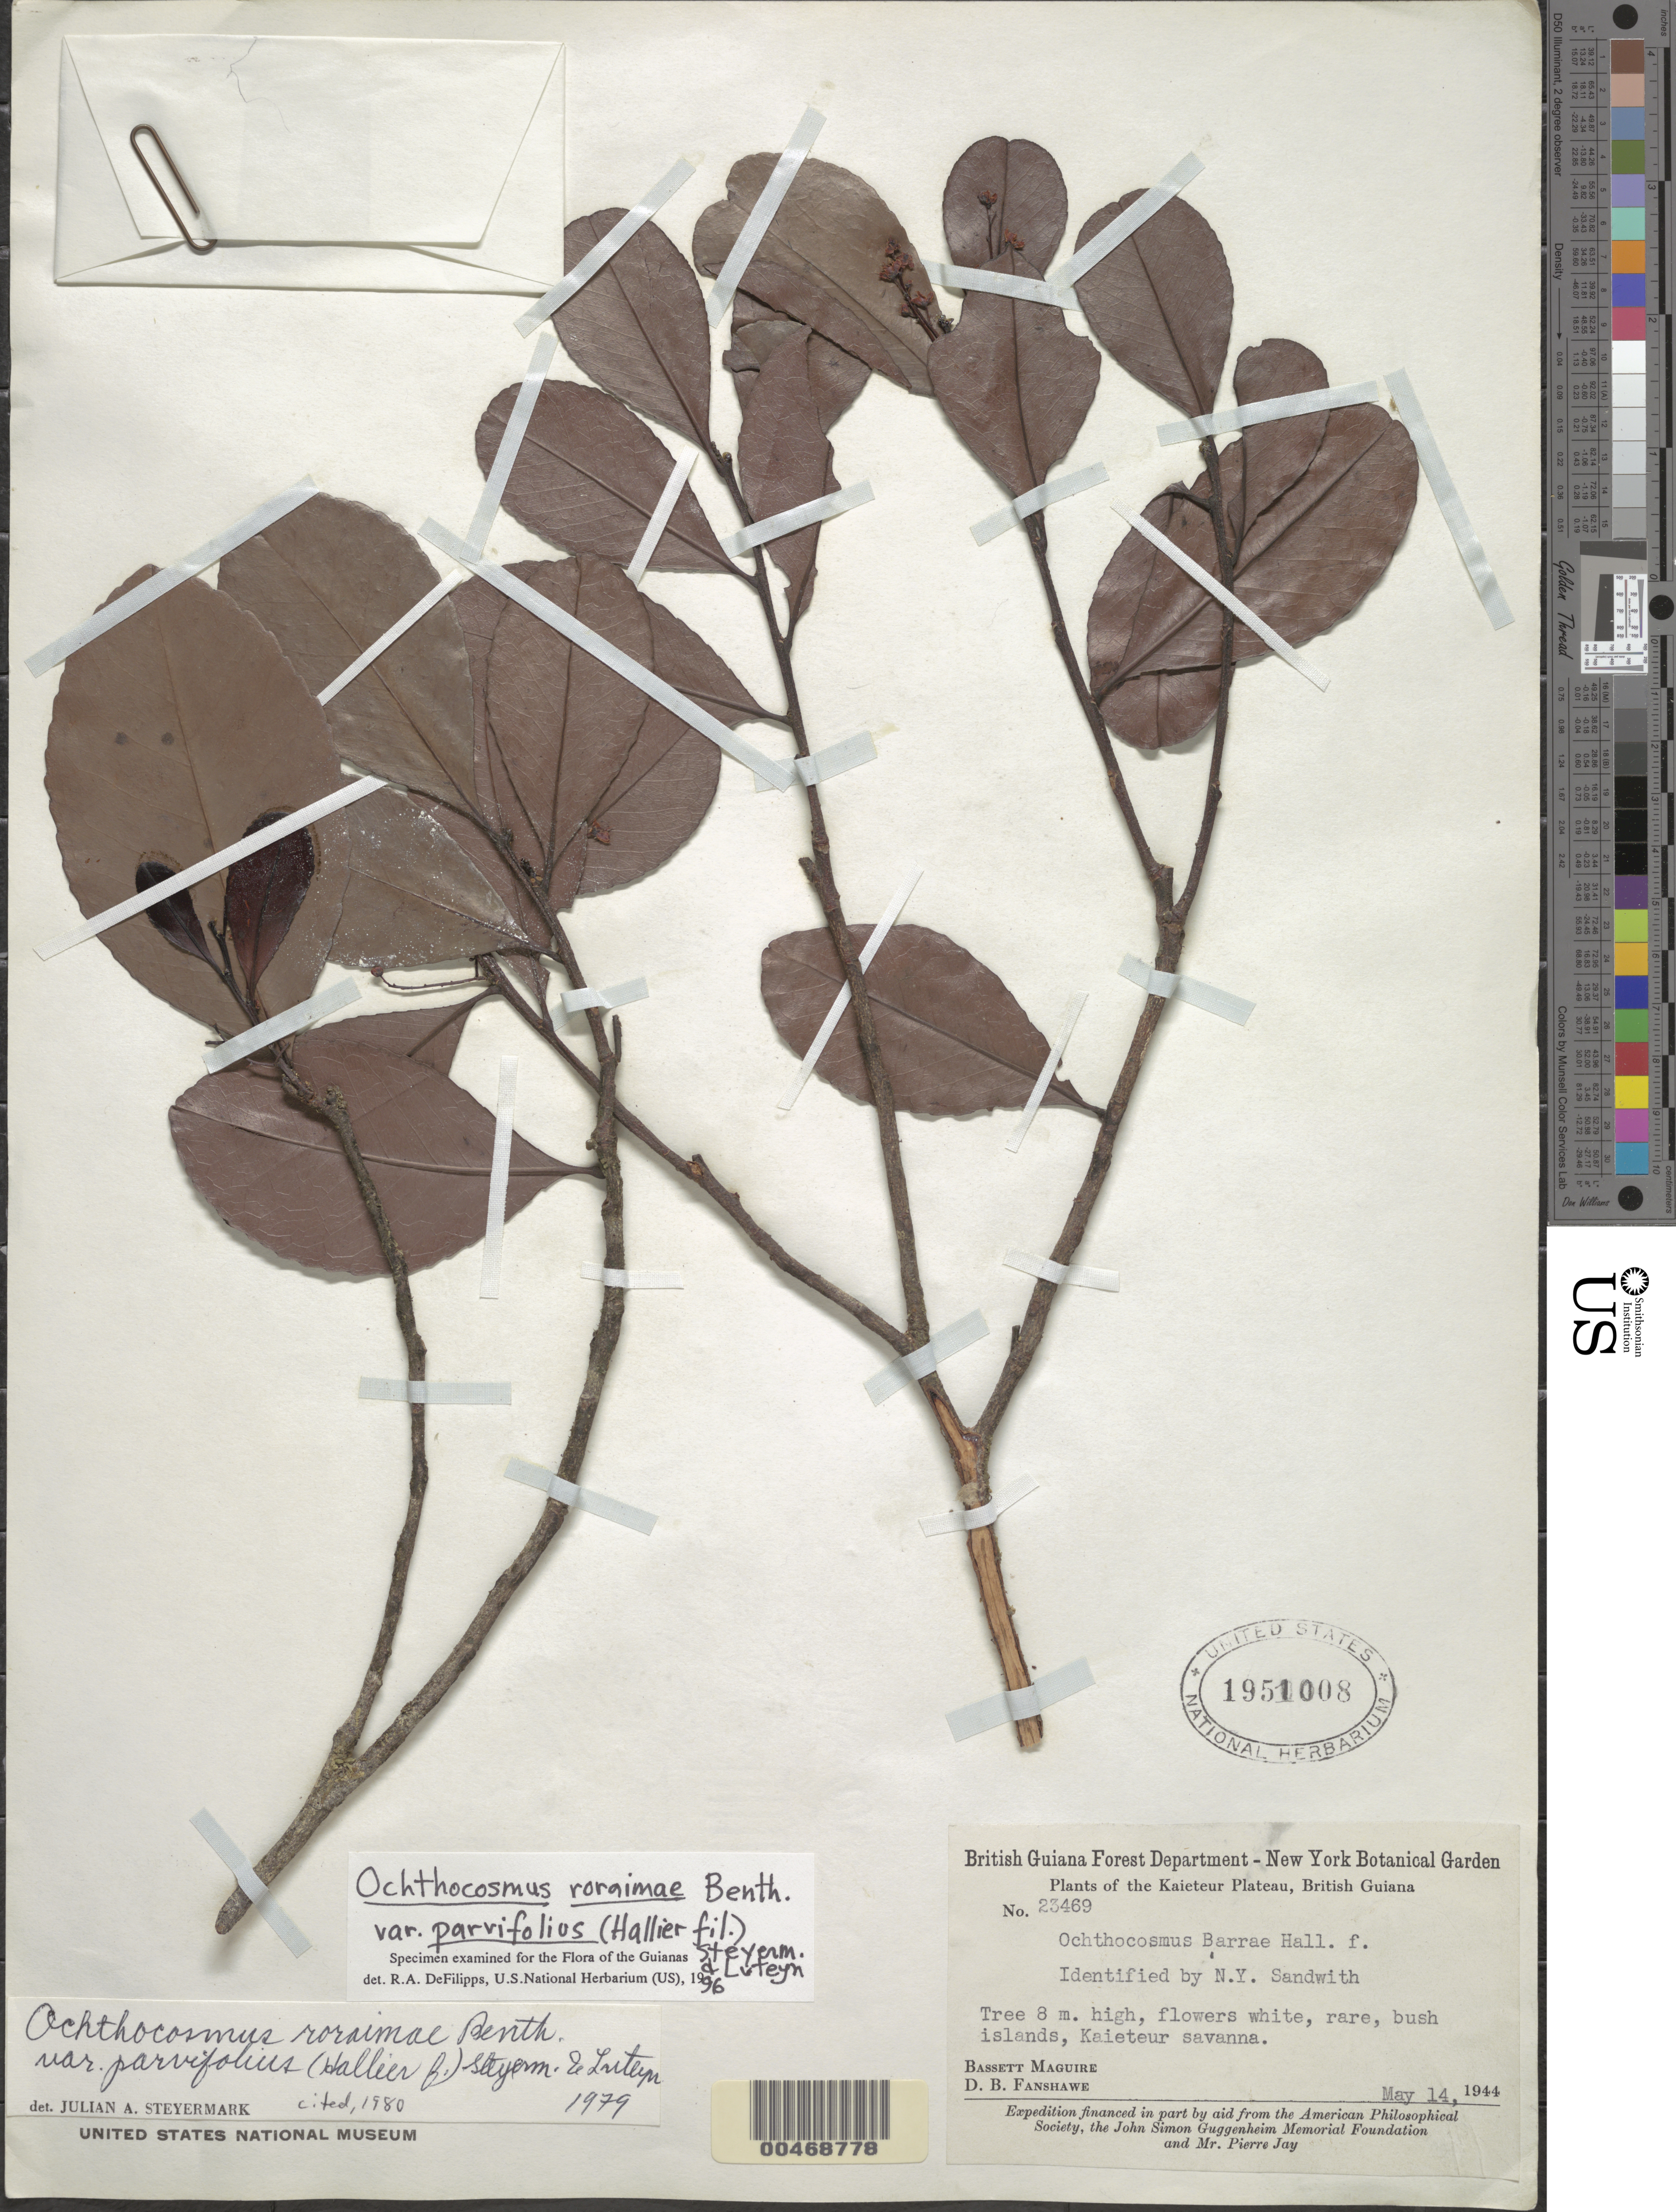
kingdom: Plantae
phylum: Tracheophyta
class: Magnoliopsida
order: Malpighiales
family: Ixonanthaceae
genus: Ochthocosmus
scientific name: Ochthocosmus roraimae var. parvifolius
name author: (Hallier f.) Steyerm.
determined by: DeFilipps, R. A.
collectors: B. Maguire & D. B. Fanshawe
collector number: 23469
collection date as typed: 14-May-44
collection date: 1944-05-14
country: Guyana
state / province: Potaro-Siparuni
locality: Kaieteur Plateau, Kaieteur Savannas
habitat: Bush islands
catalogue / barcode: US 1951008